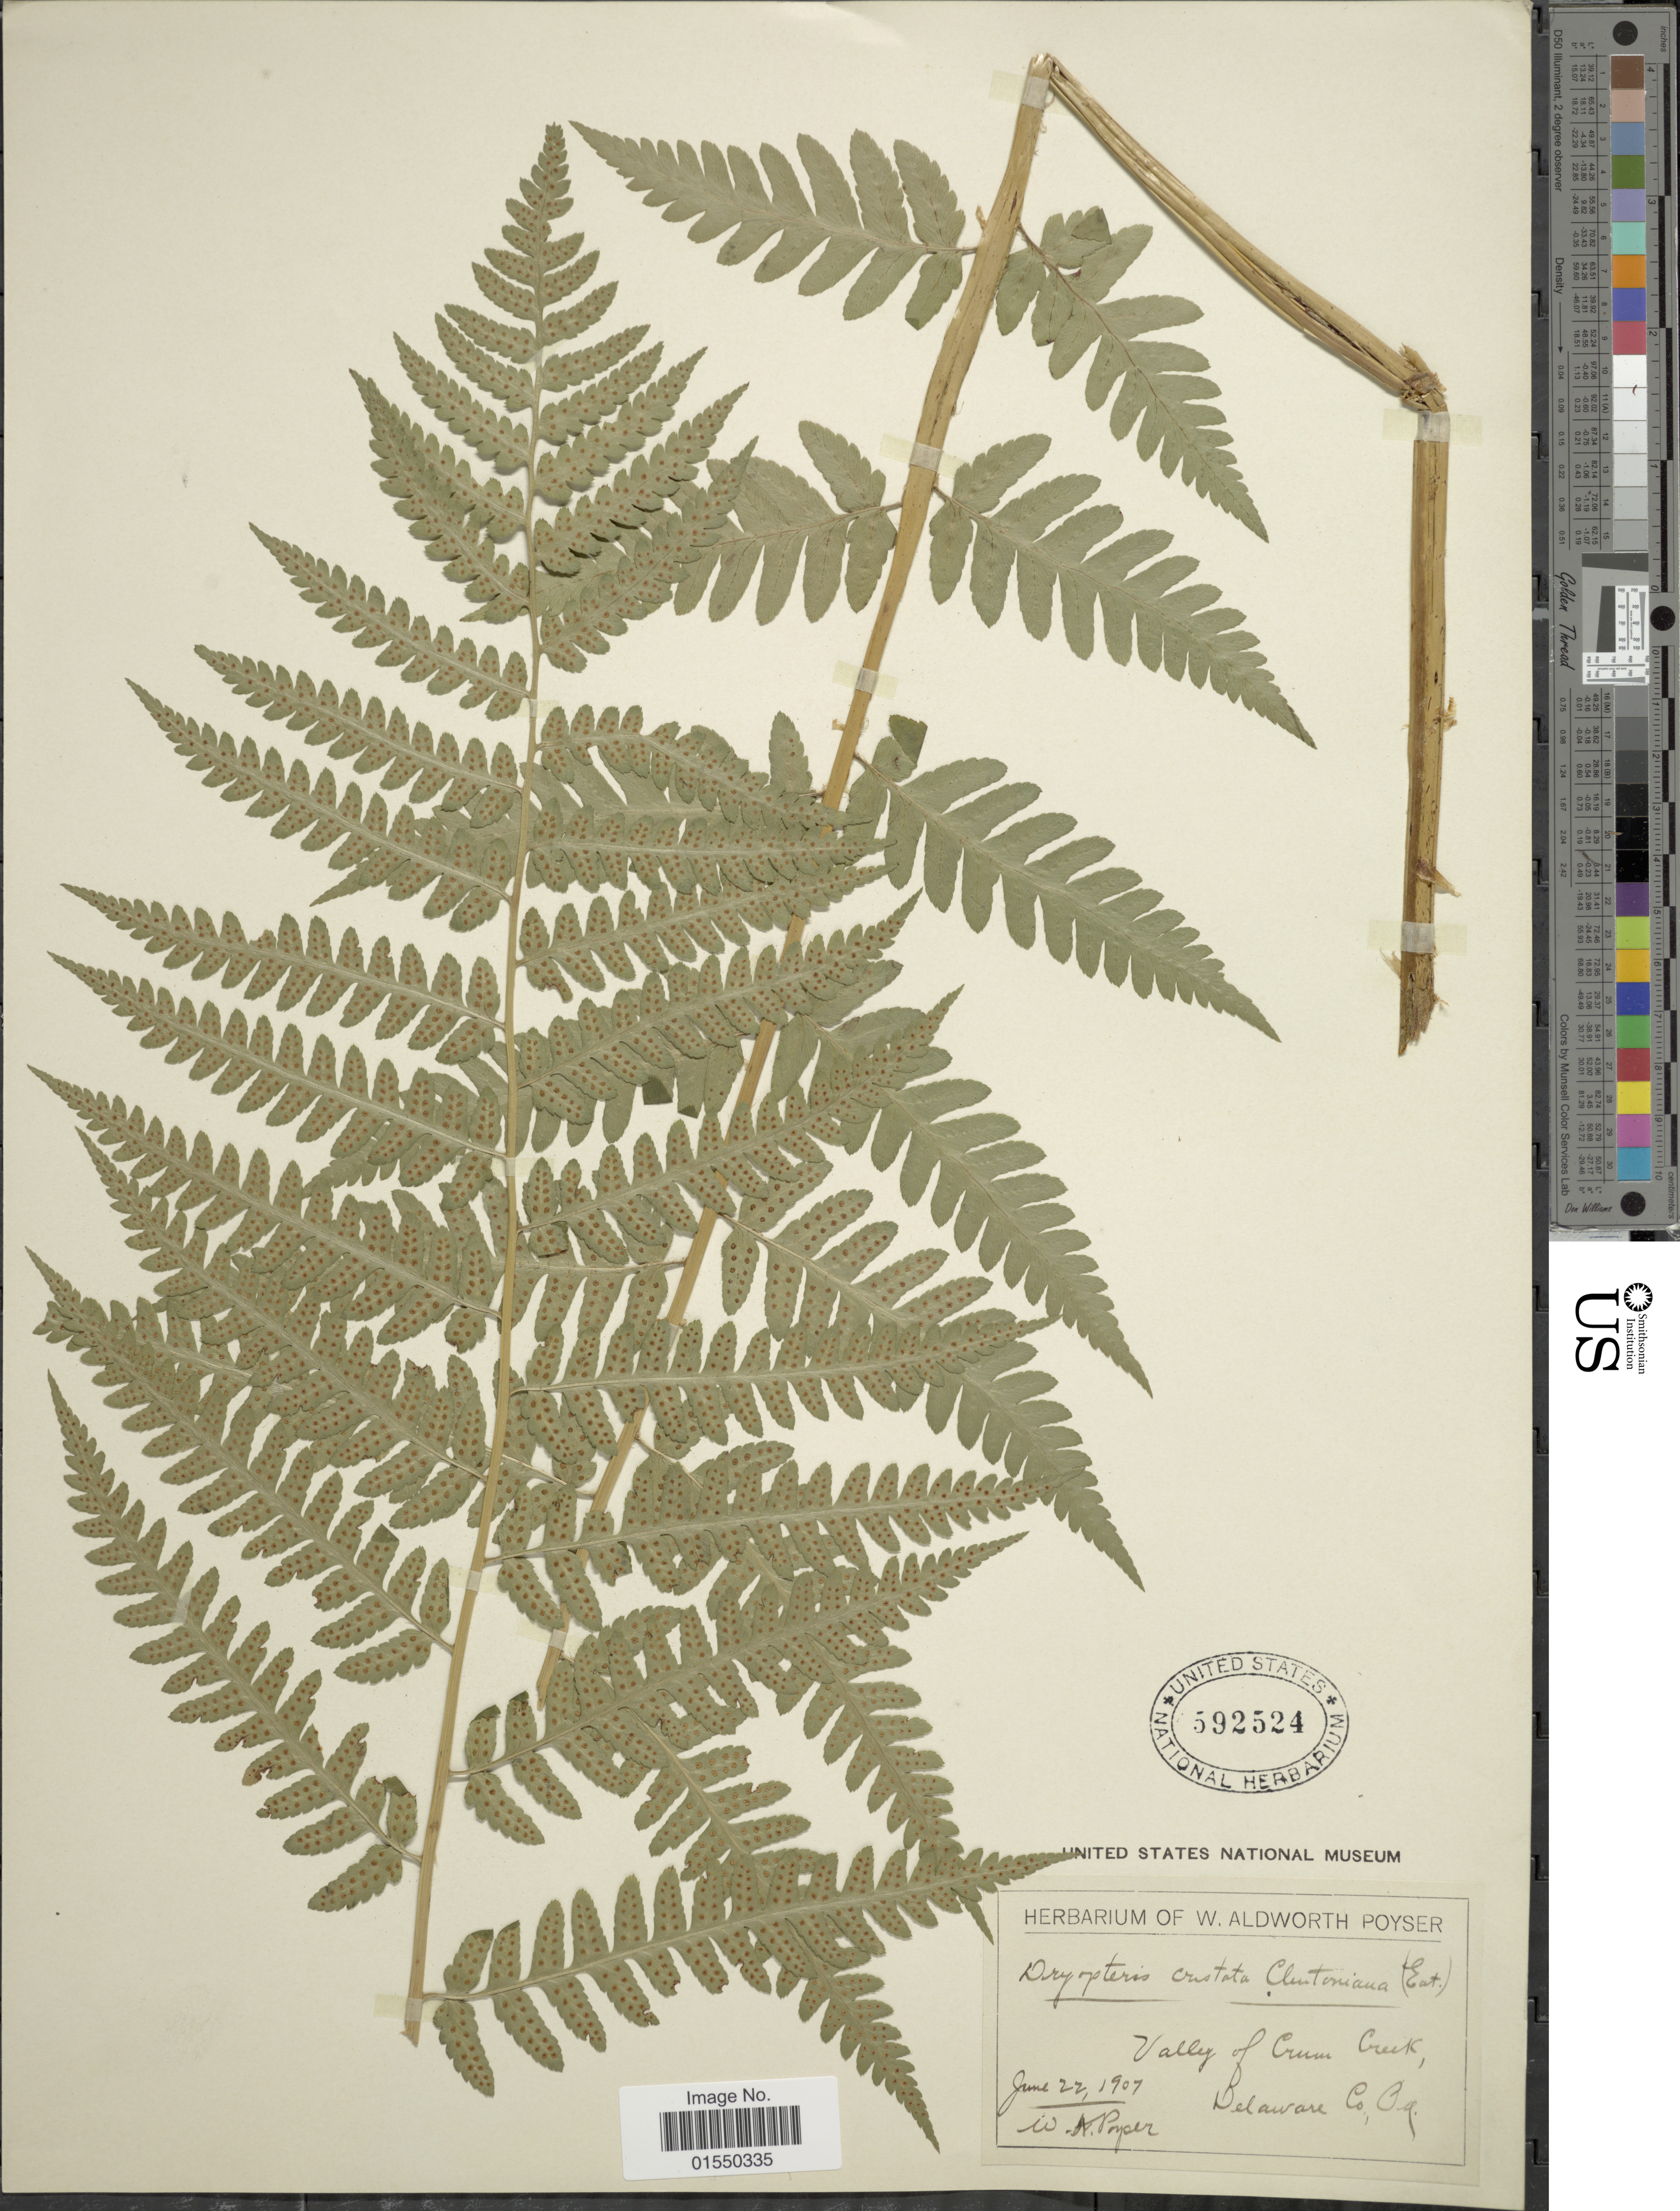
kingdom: Plantae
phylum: Tracheophyta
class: Polypodiopsida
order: Polypodiales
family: Dryopteridaceae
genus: Dryopteris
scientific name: Dryopteris clintoniana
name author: (D.C. Eaton) Dowell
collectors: W. Poyser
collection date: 1907-06-22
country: United States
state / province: Pennsylvania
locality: Valley of Crum Creek, Delaware Co..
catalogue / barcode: US 592524